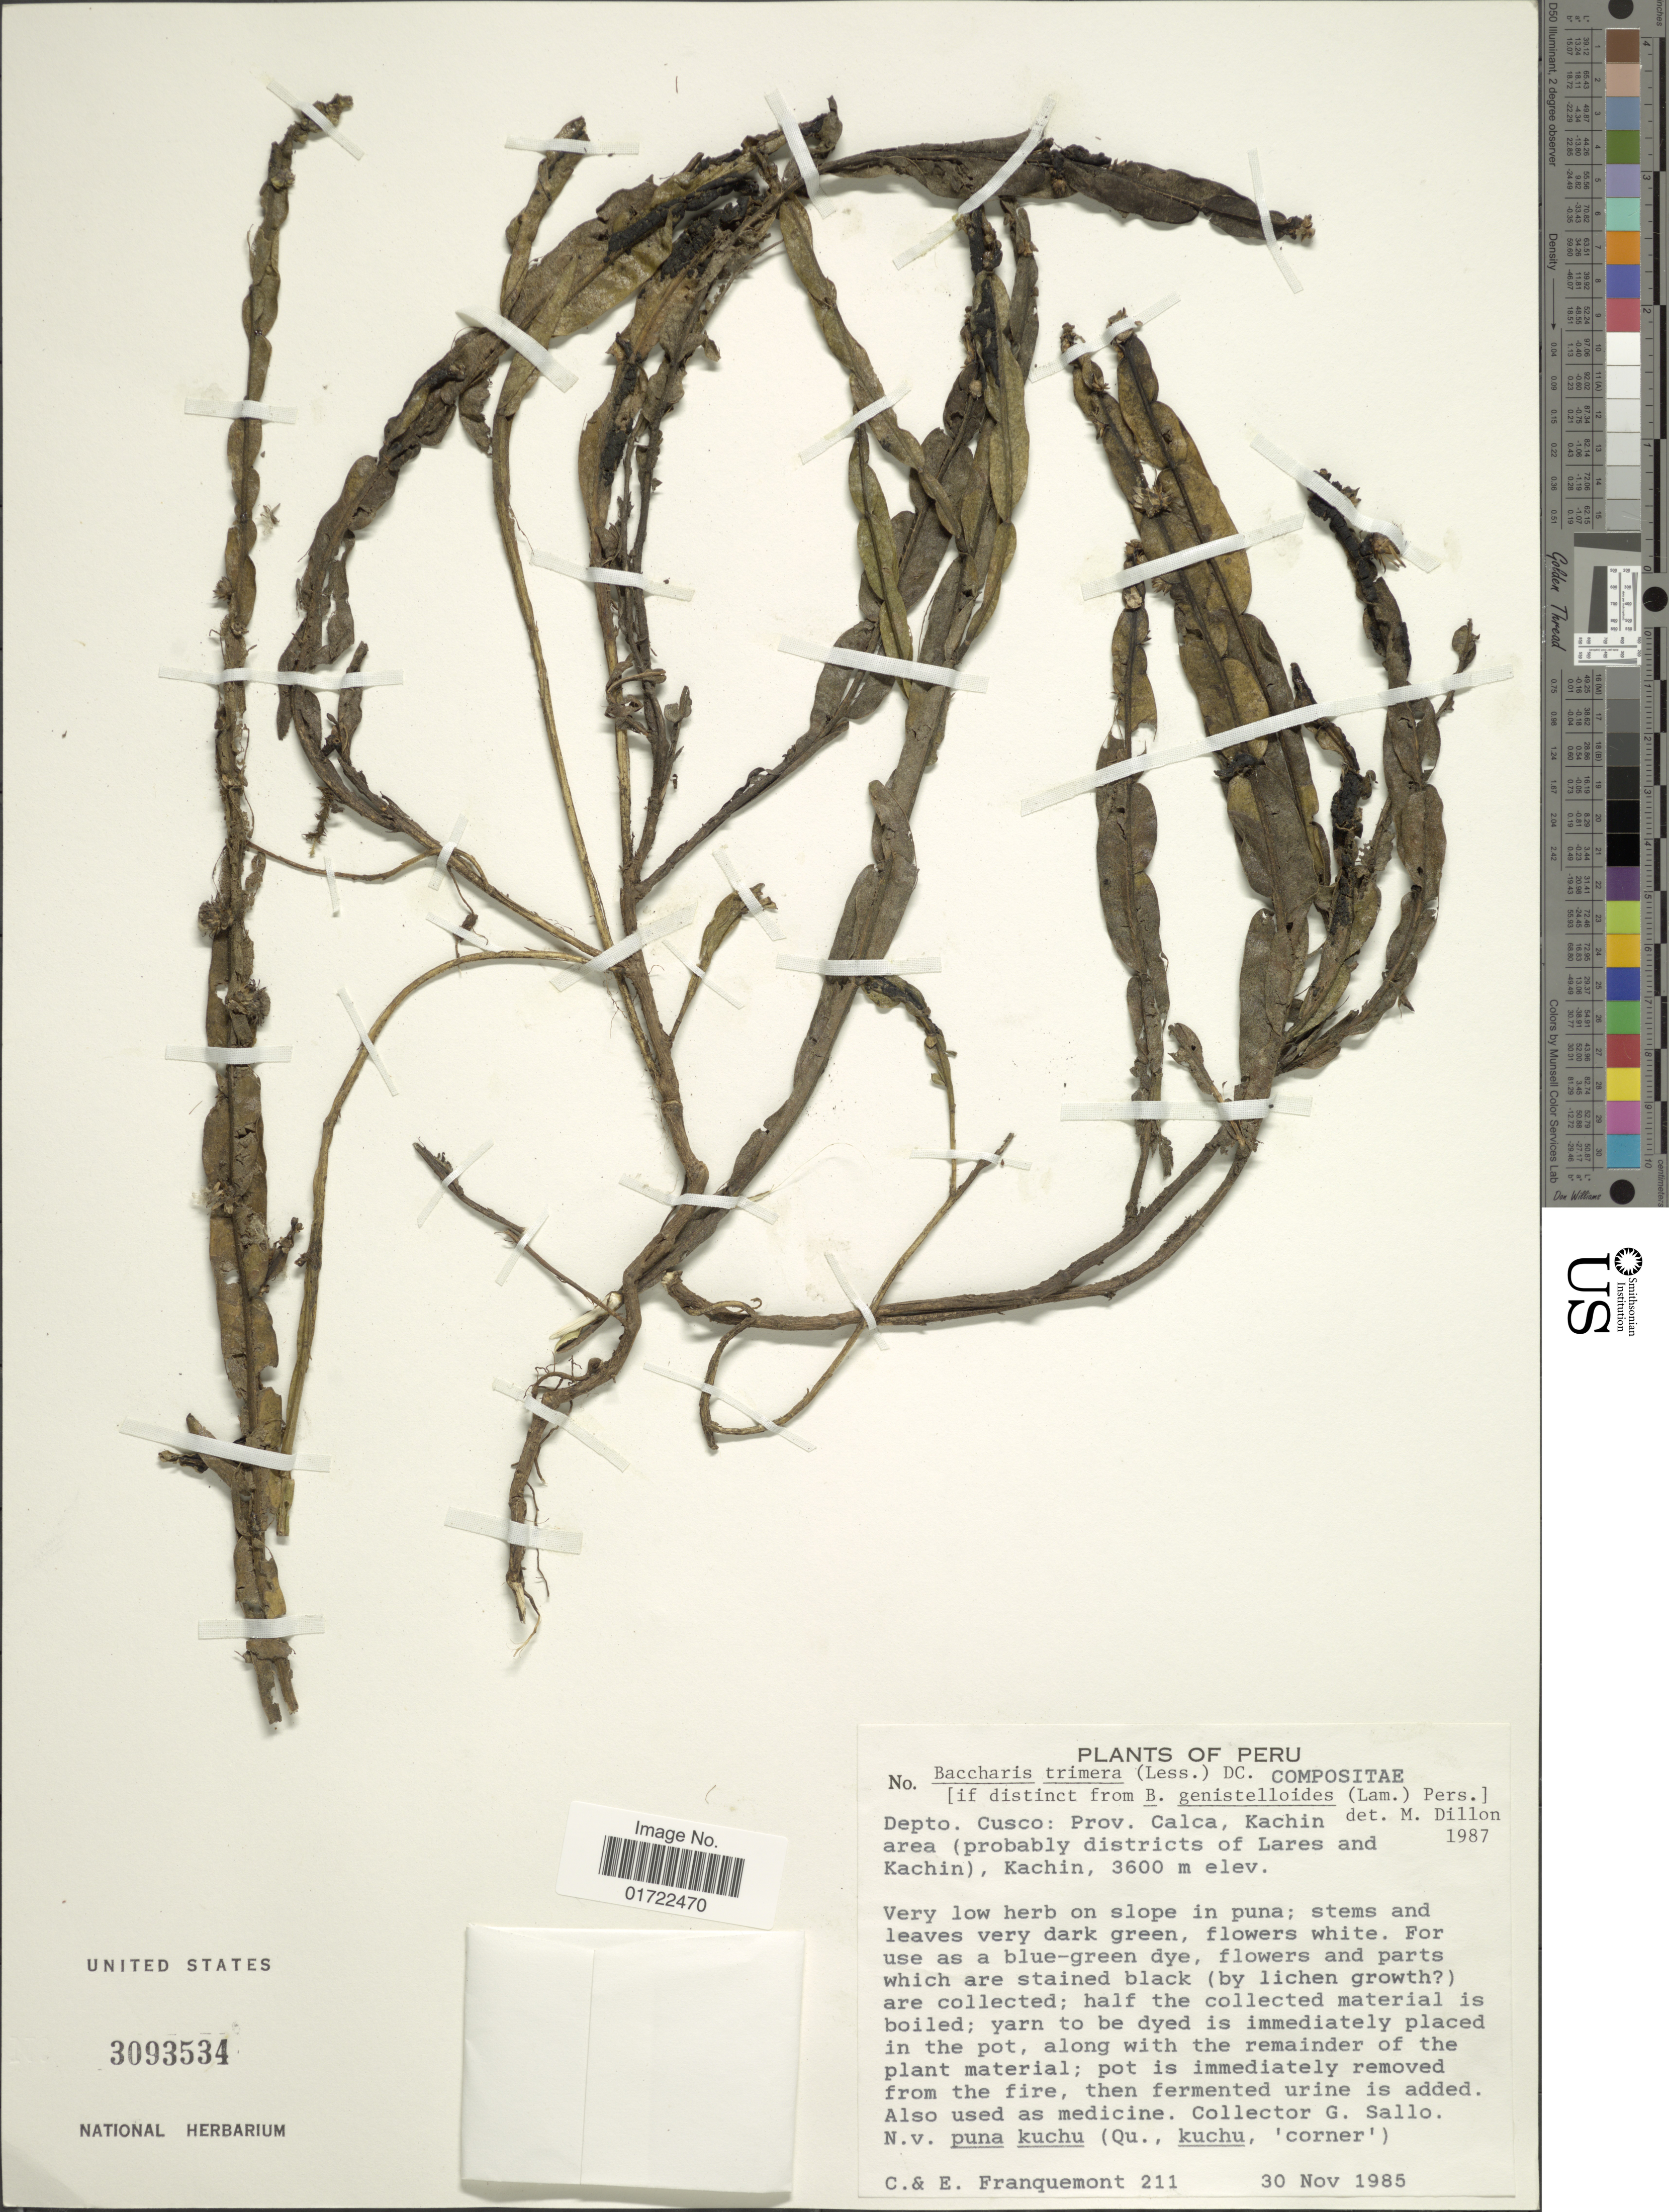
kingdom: Plantae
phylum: Tracheophyta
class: Magnoliopsida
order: Asterales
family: Asteraceae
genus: Baccharis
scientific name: Baccharis genistelloides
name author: (Lam.) Pers.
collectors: C. Franquement & E. Franquement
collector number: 211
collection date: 1985-11-30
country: Peru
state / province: Cusco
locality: Prov. Calca, Kachin area (probably districts of Lares and Kachin), Kachin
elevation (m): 3600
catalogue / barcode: US 3093534